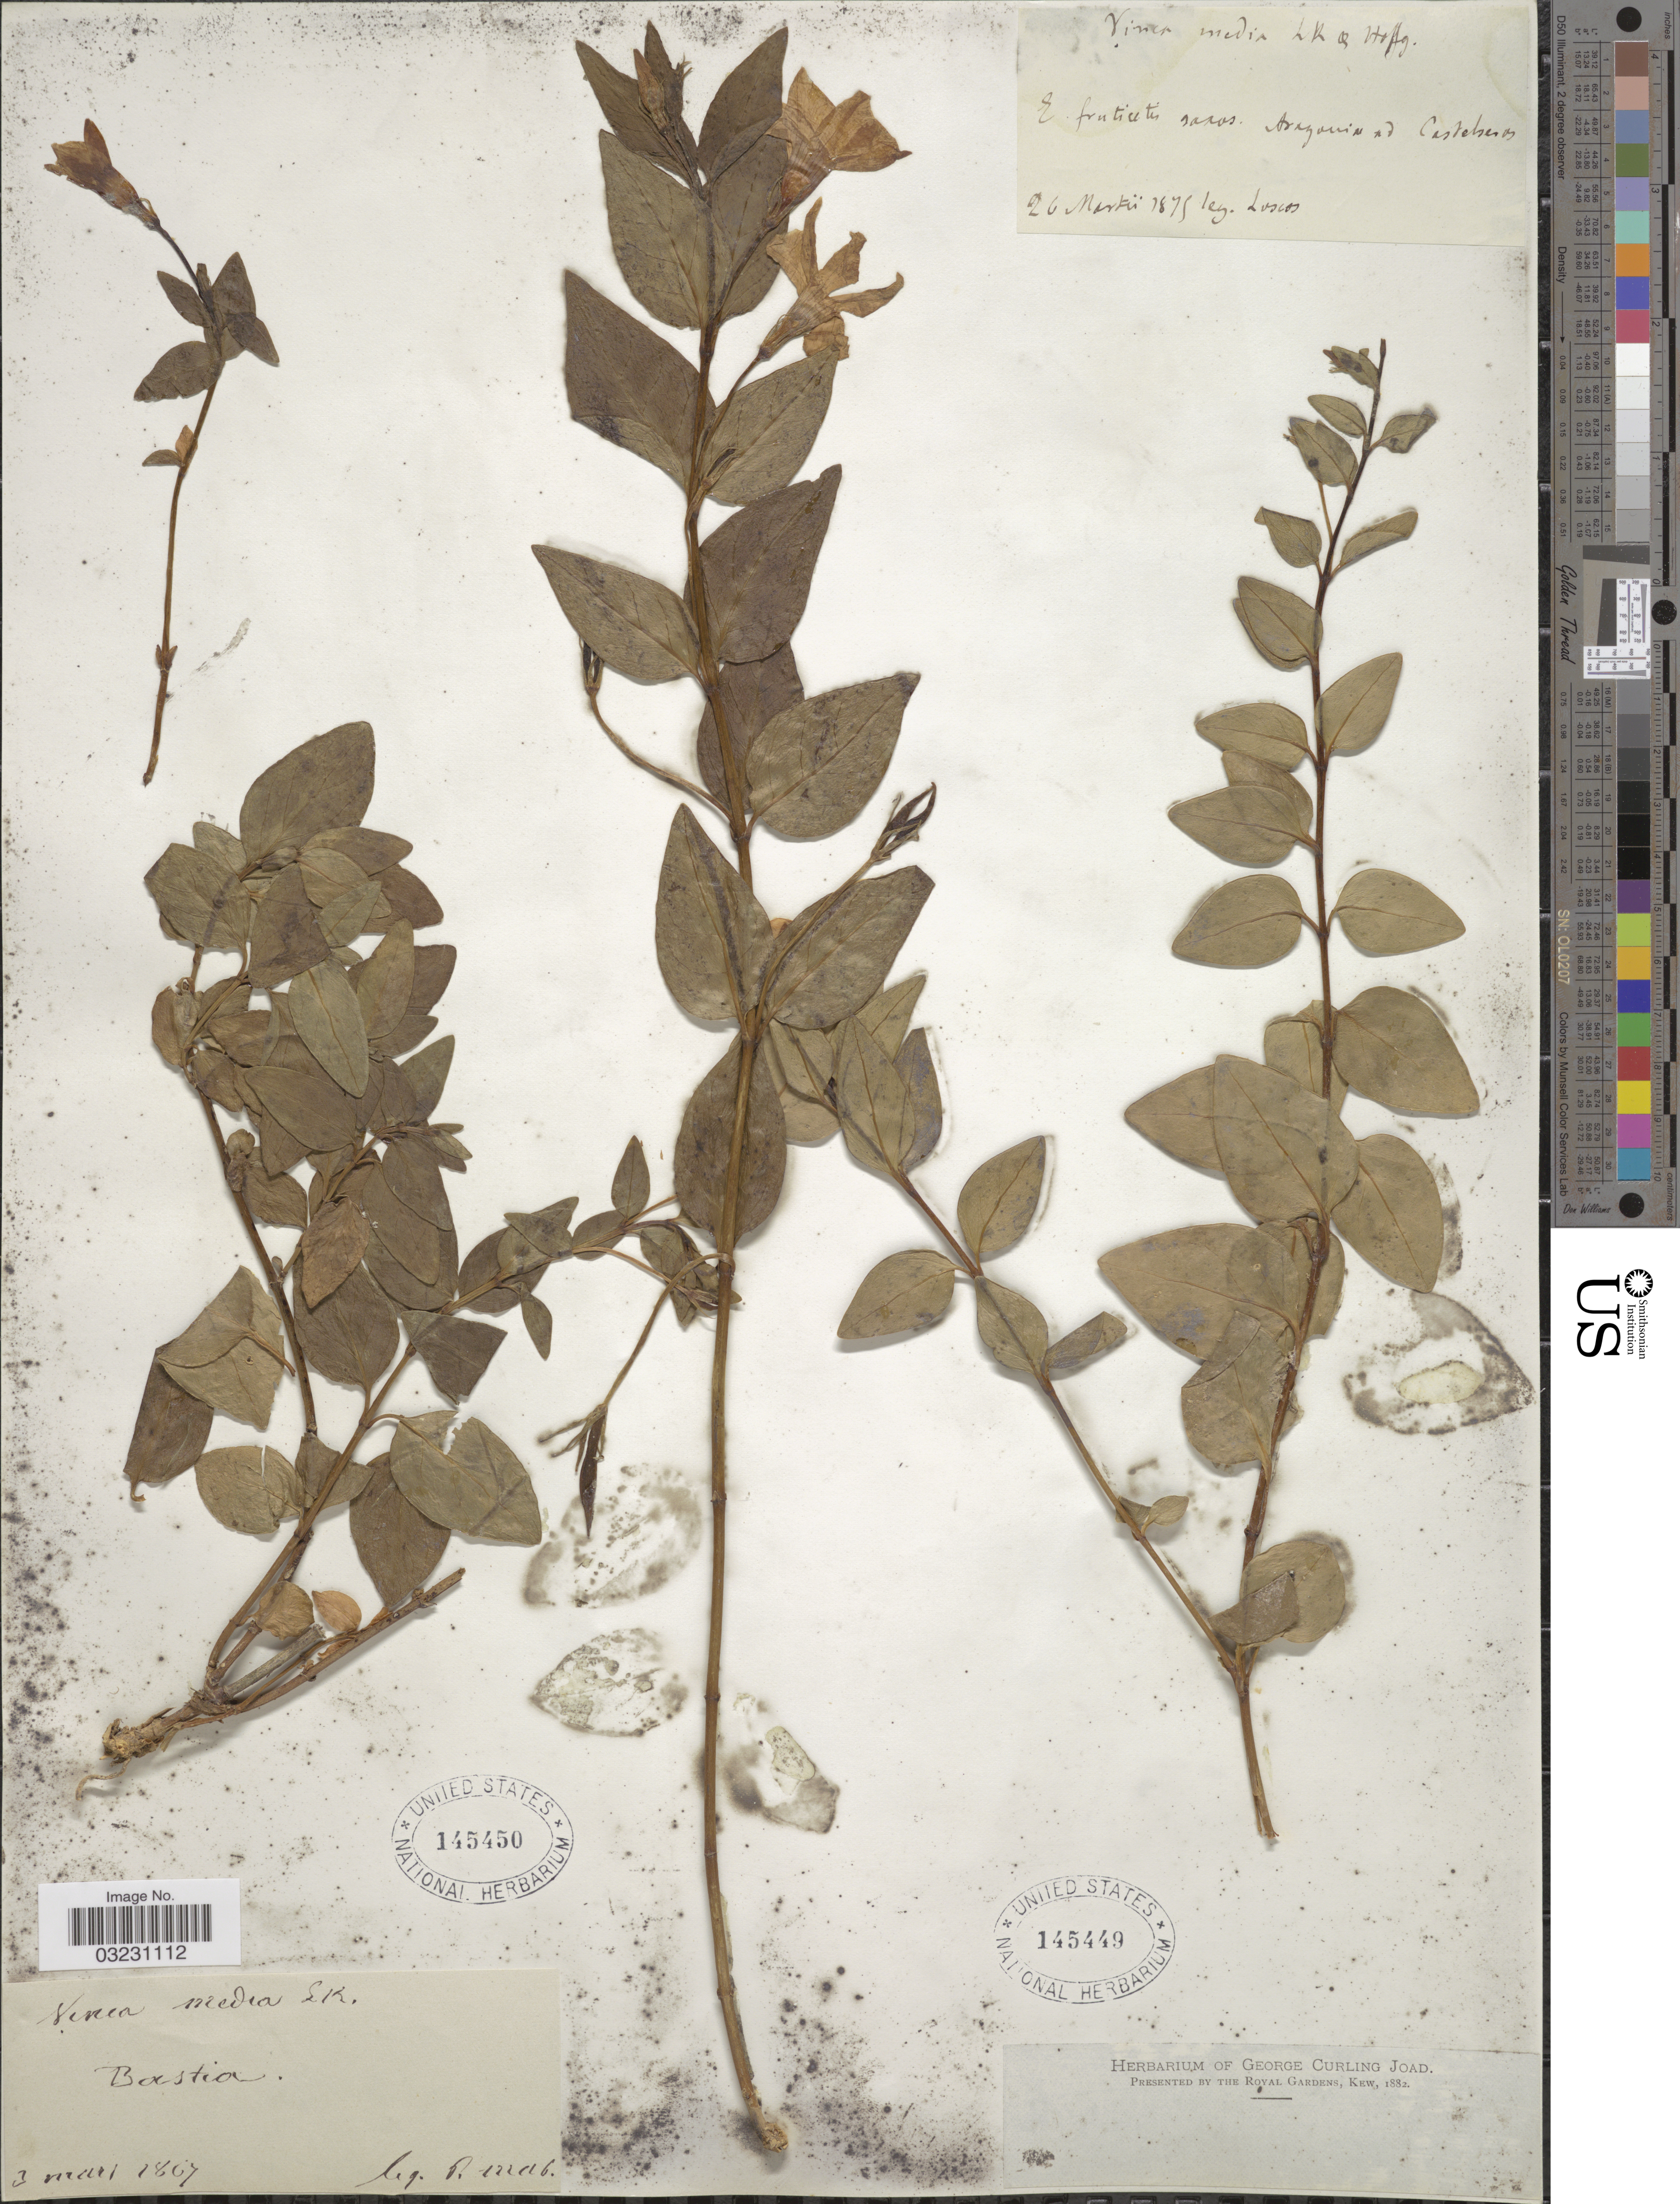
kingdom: Plantae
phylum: Tracheophyta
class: Magnoliopsida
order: Gentianales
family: Apocynaceae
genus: Vinca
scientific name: Vinca media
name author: Hoffmanns. & Link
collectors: Loscos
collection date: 1875-03-26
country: Spain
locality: E. fruticetis saxos. Aragonin ad Castelseros.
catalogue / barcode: US 145449